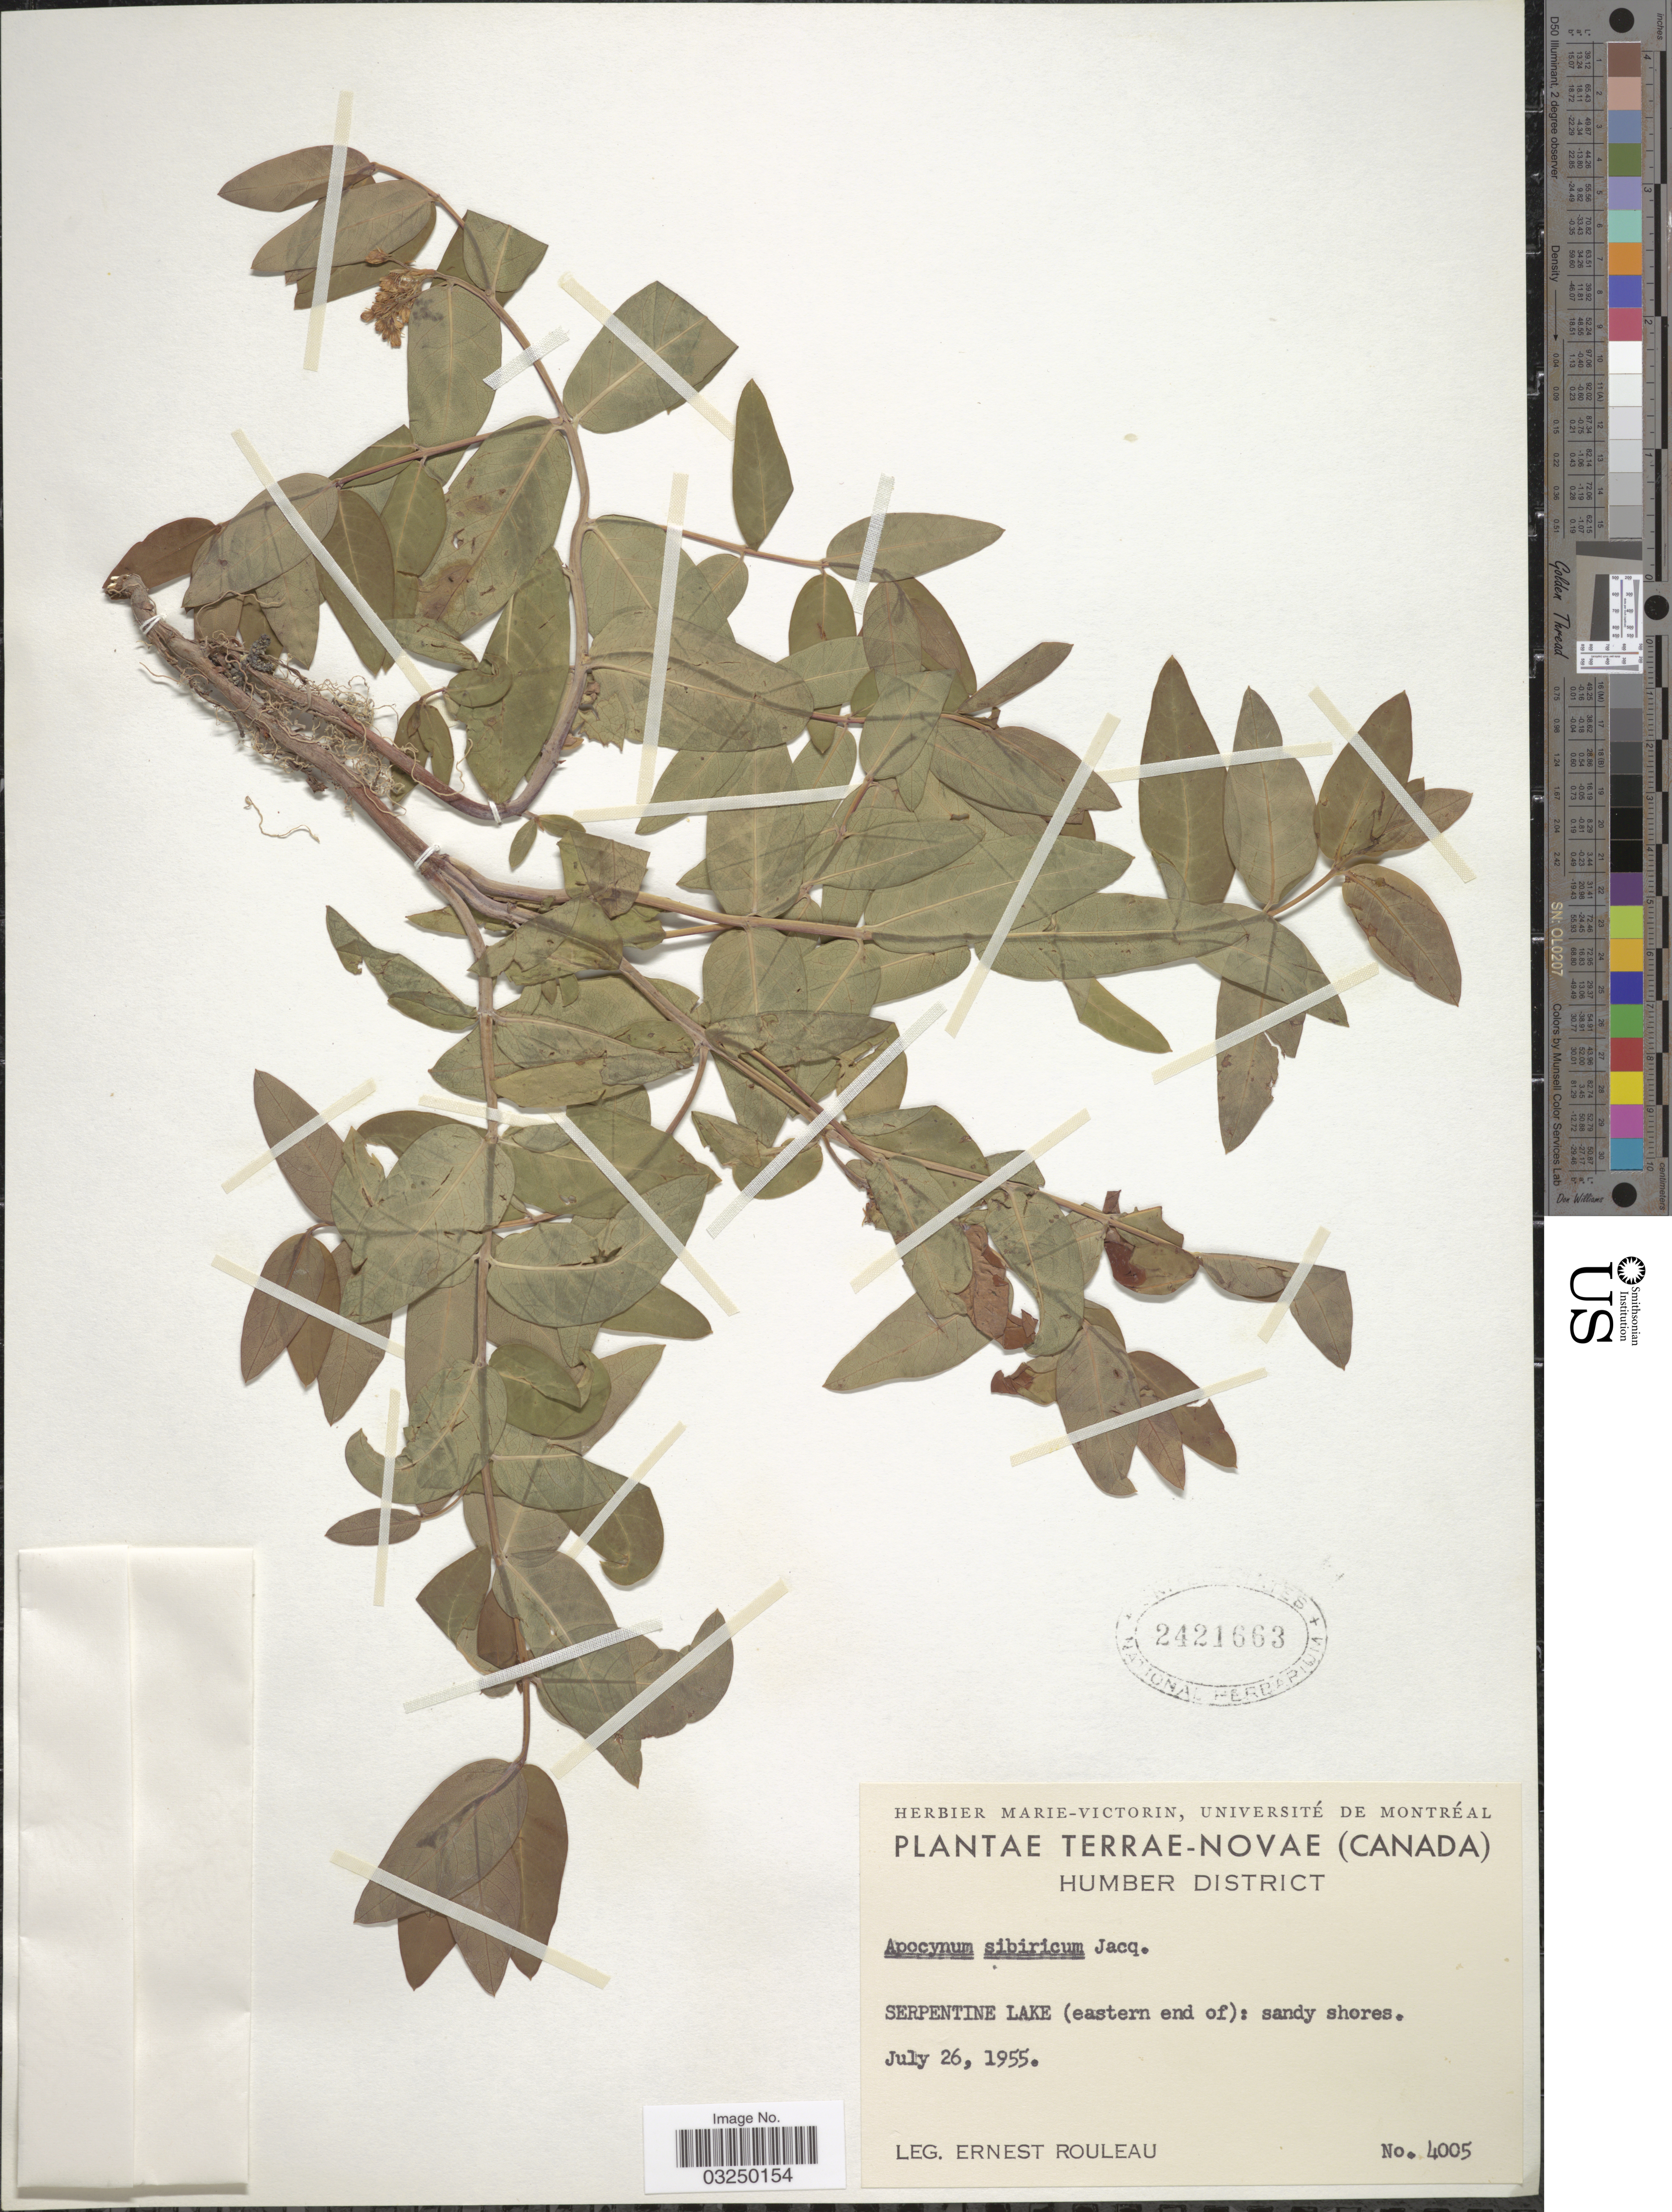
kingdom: Plantae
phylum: Tracheophyta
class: Magnoliopsida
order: Gentianales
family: Apocynaceae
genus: Apocynum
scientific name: Apocynum sibiricum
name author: Jacq.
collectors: J. Rouleau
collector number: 4005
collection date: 1955-07-26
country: Canada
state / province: Newfoundland and Labrador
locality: Terrae-Novae. Humber District. Serpentine Lake (eastern end of): sandy shore.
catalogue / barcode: US 2421663